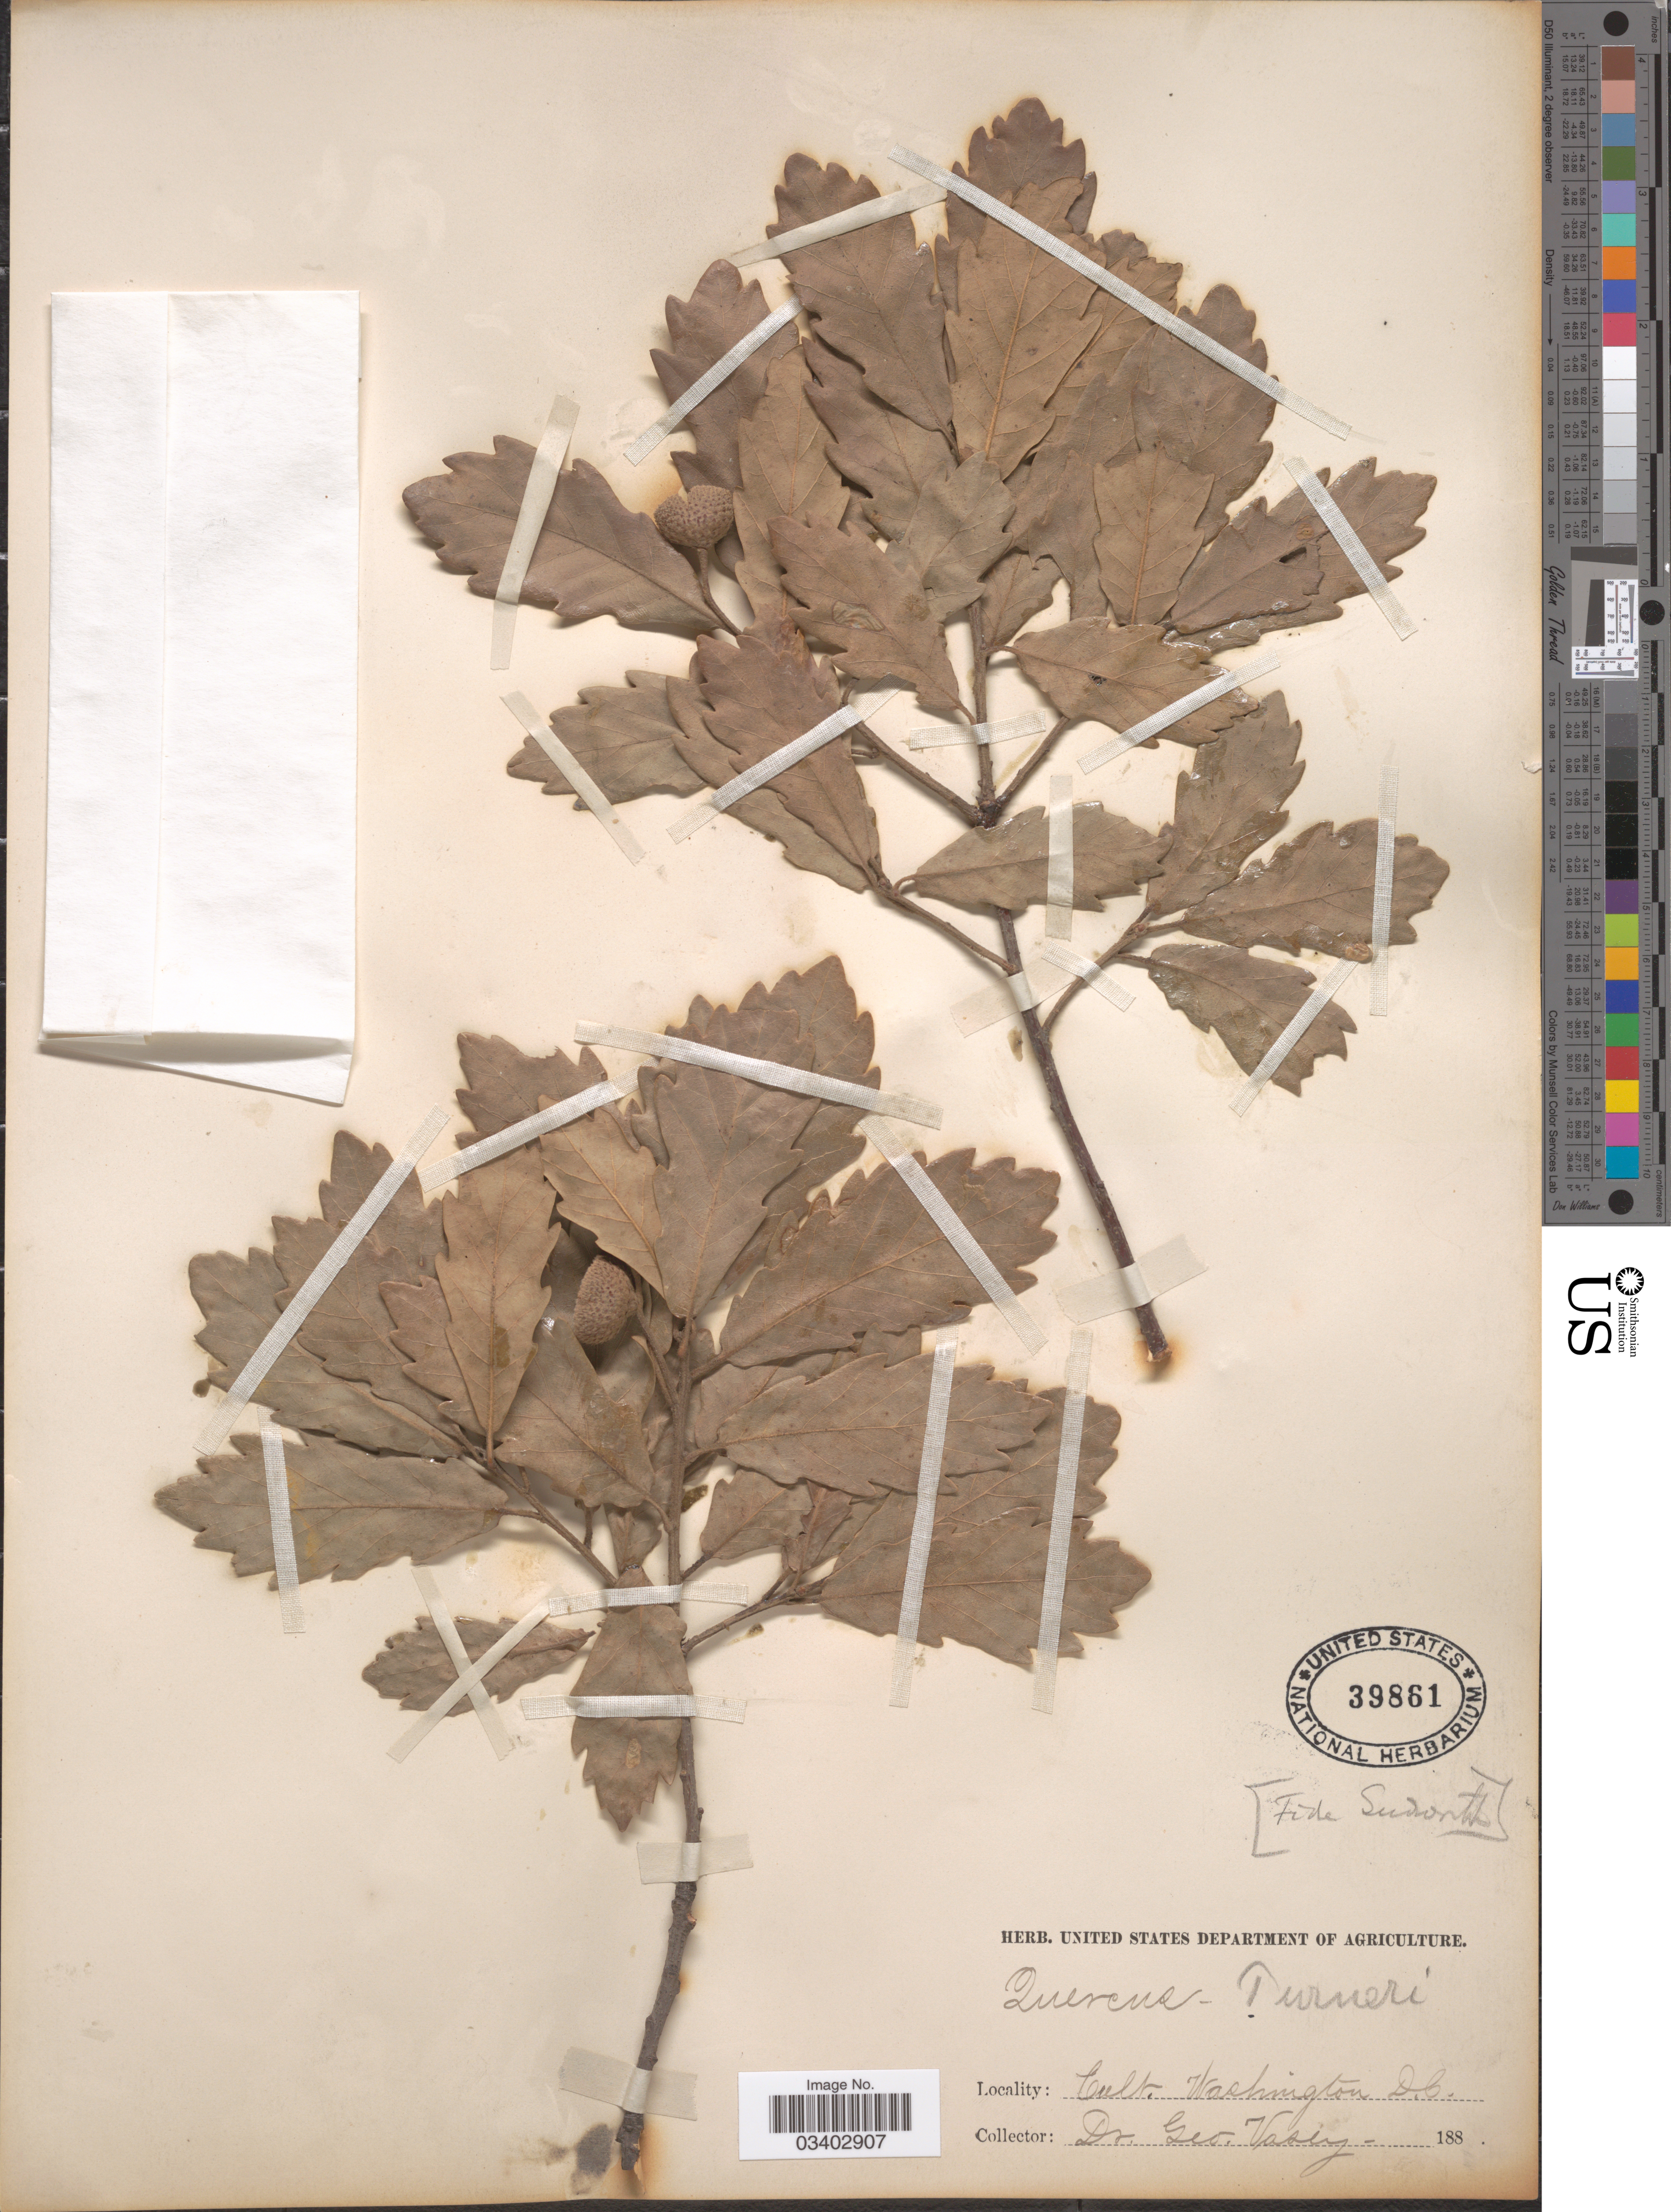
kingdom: Plantae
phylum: Tracheophyta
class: Magnoliopsida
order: Fagales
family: Fagaceae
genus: Quercus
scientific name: Quercus x turneri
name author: A. DC.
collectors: G. Vasey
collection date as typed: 188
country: United States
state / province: District of Columbia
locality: Washington D.C.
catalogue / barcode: US 39861